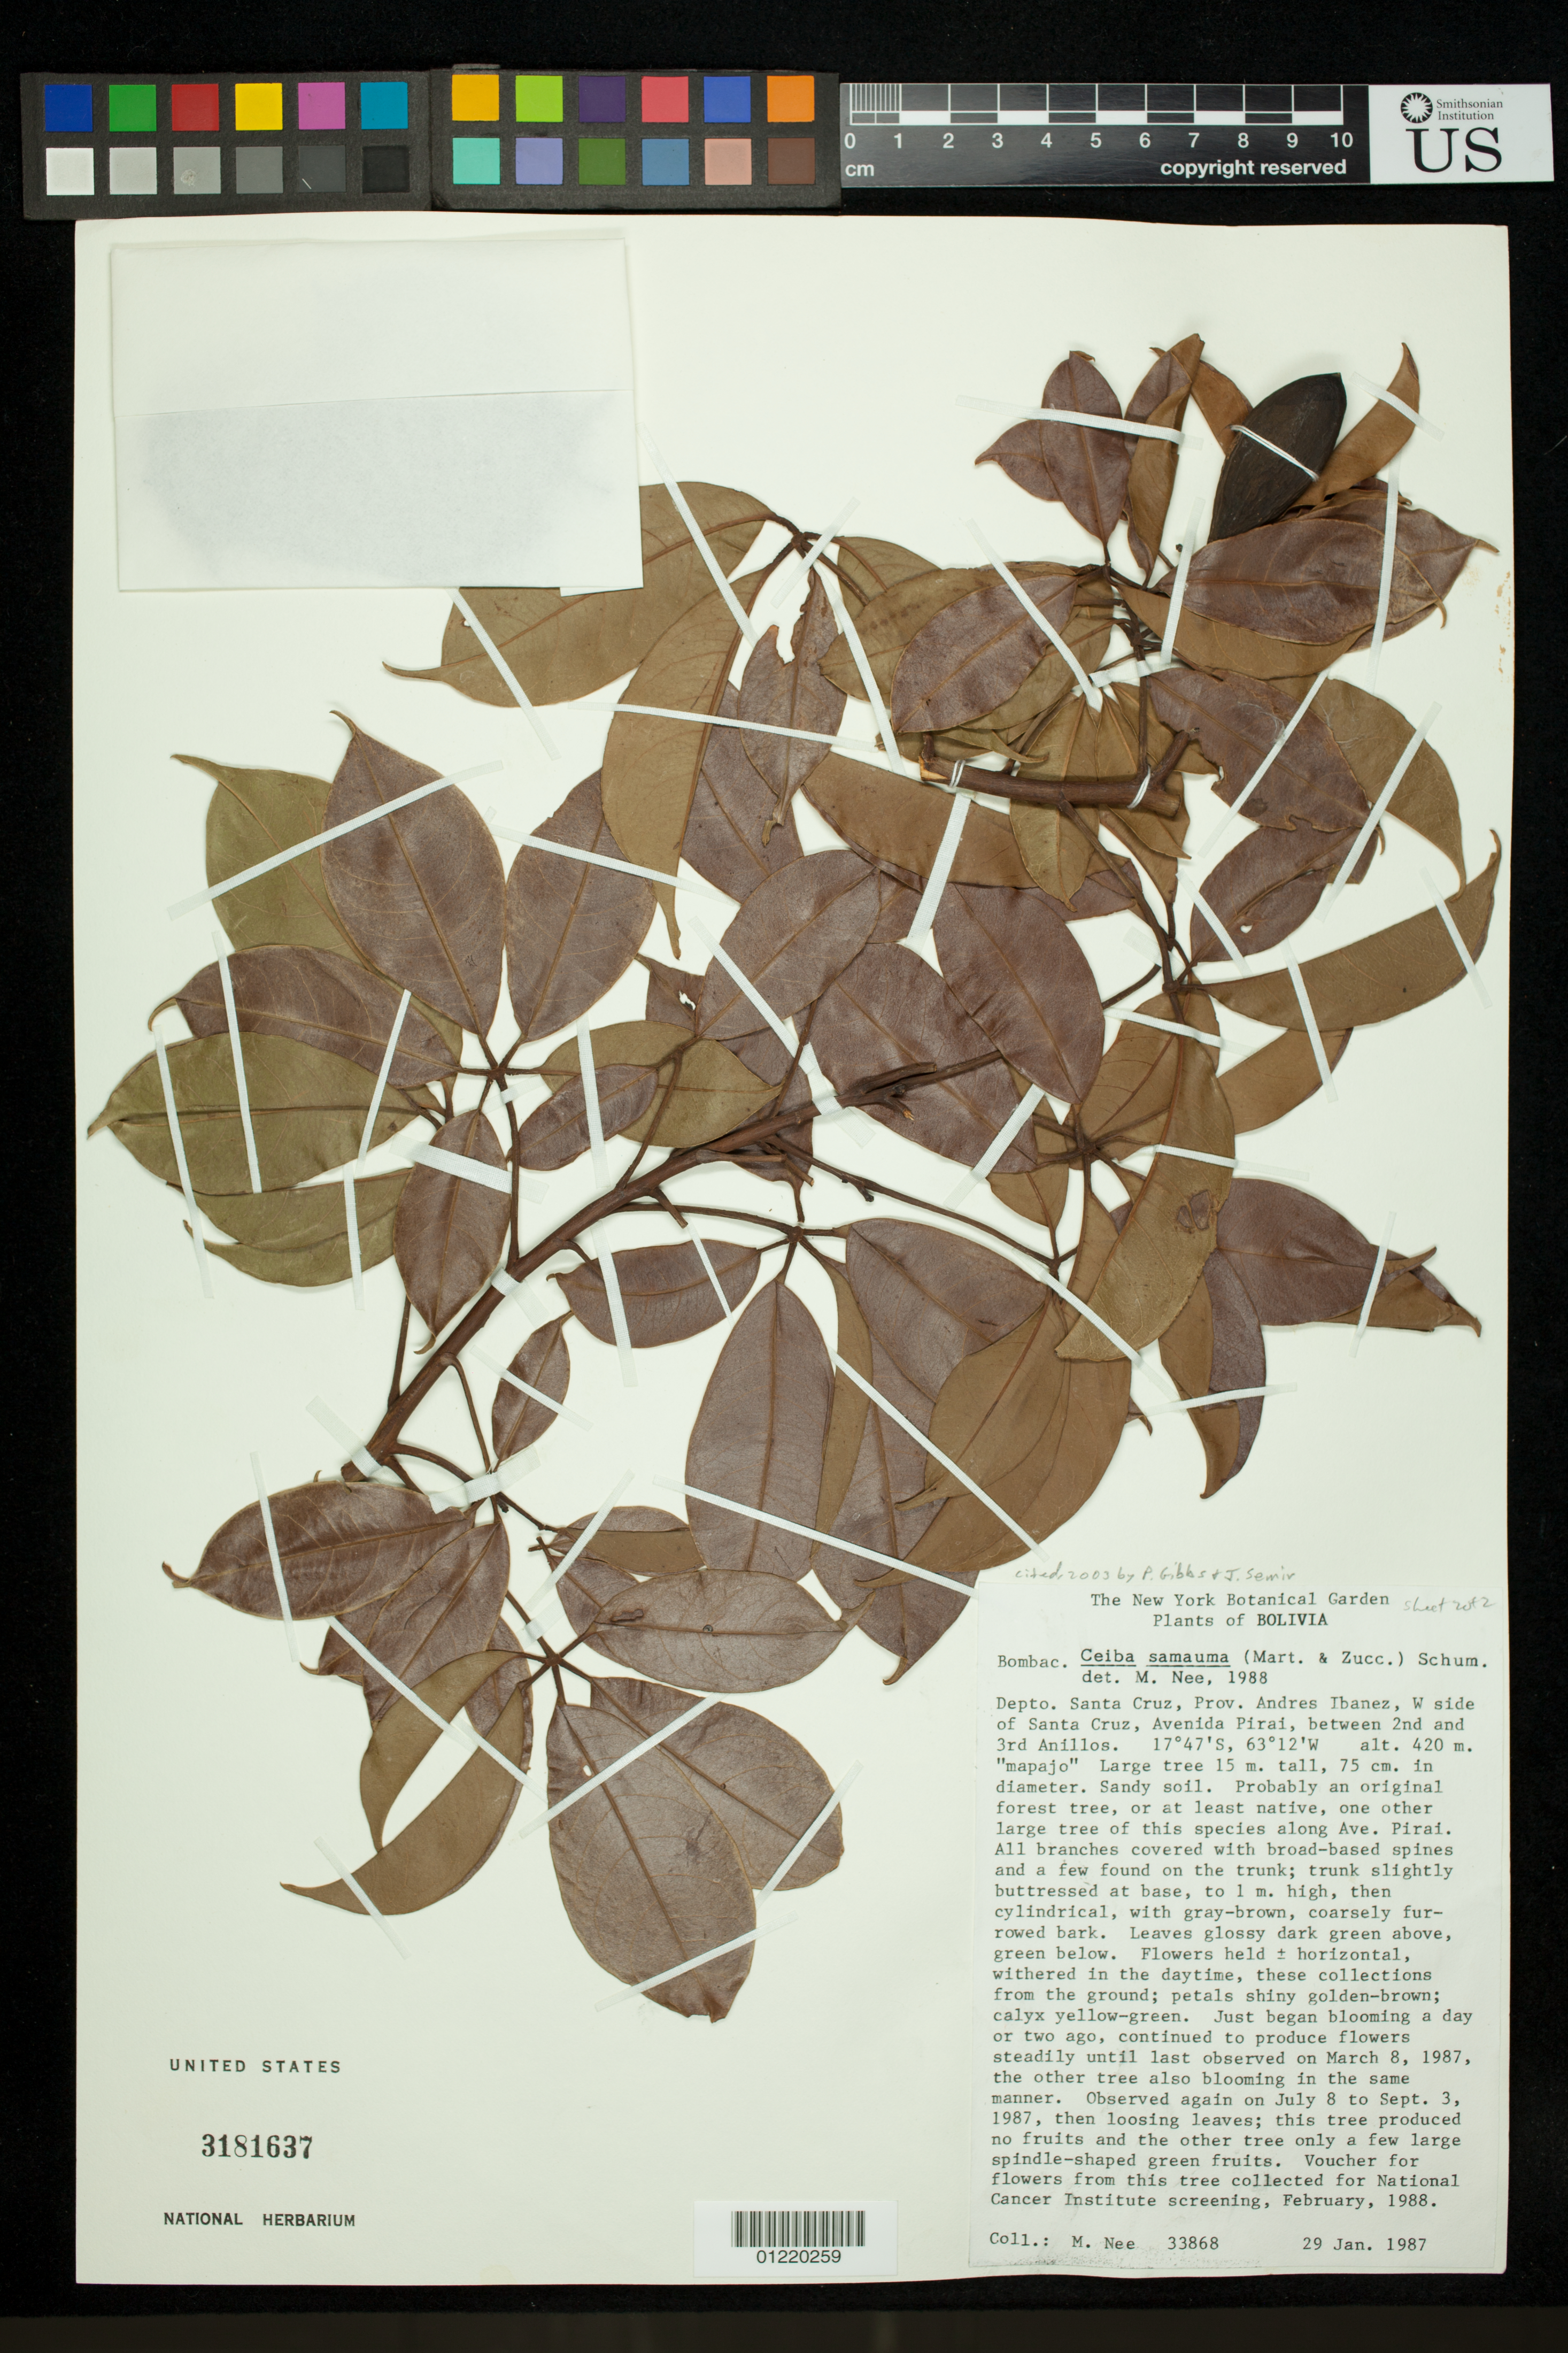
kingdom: Plantae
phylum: Tracheophyta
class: Magnoliopsida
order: Malvales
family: Malvaceae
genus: Ceiba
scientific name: Ceiba samauma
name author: (Mart.) K. Schum.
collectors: M. Nee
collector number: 33868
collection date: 1987-01-29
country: Bolivia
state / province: Santa Cruz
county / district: Andres Ibanez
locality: West side of Santa Cruz, Avenida Pirai, between second and third Anillos.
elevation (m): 420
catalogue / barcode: US 3181637